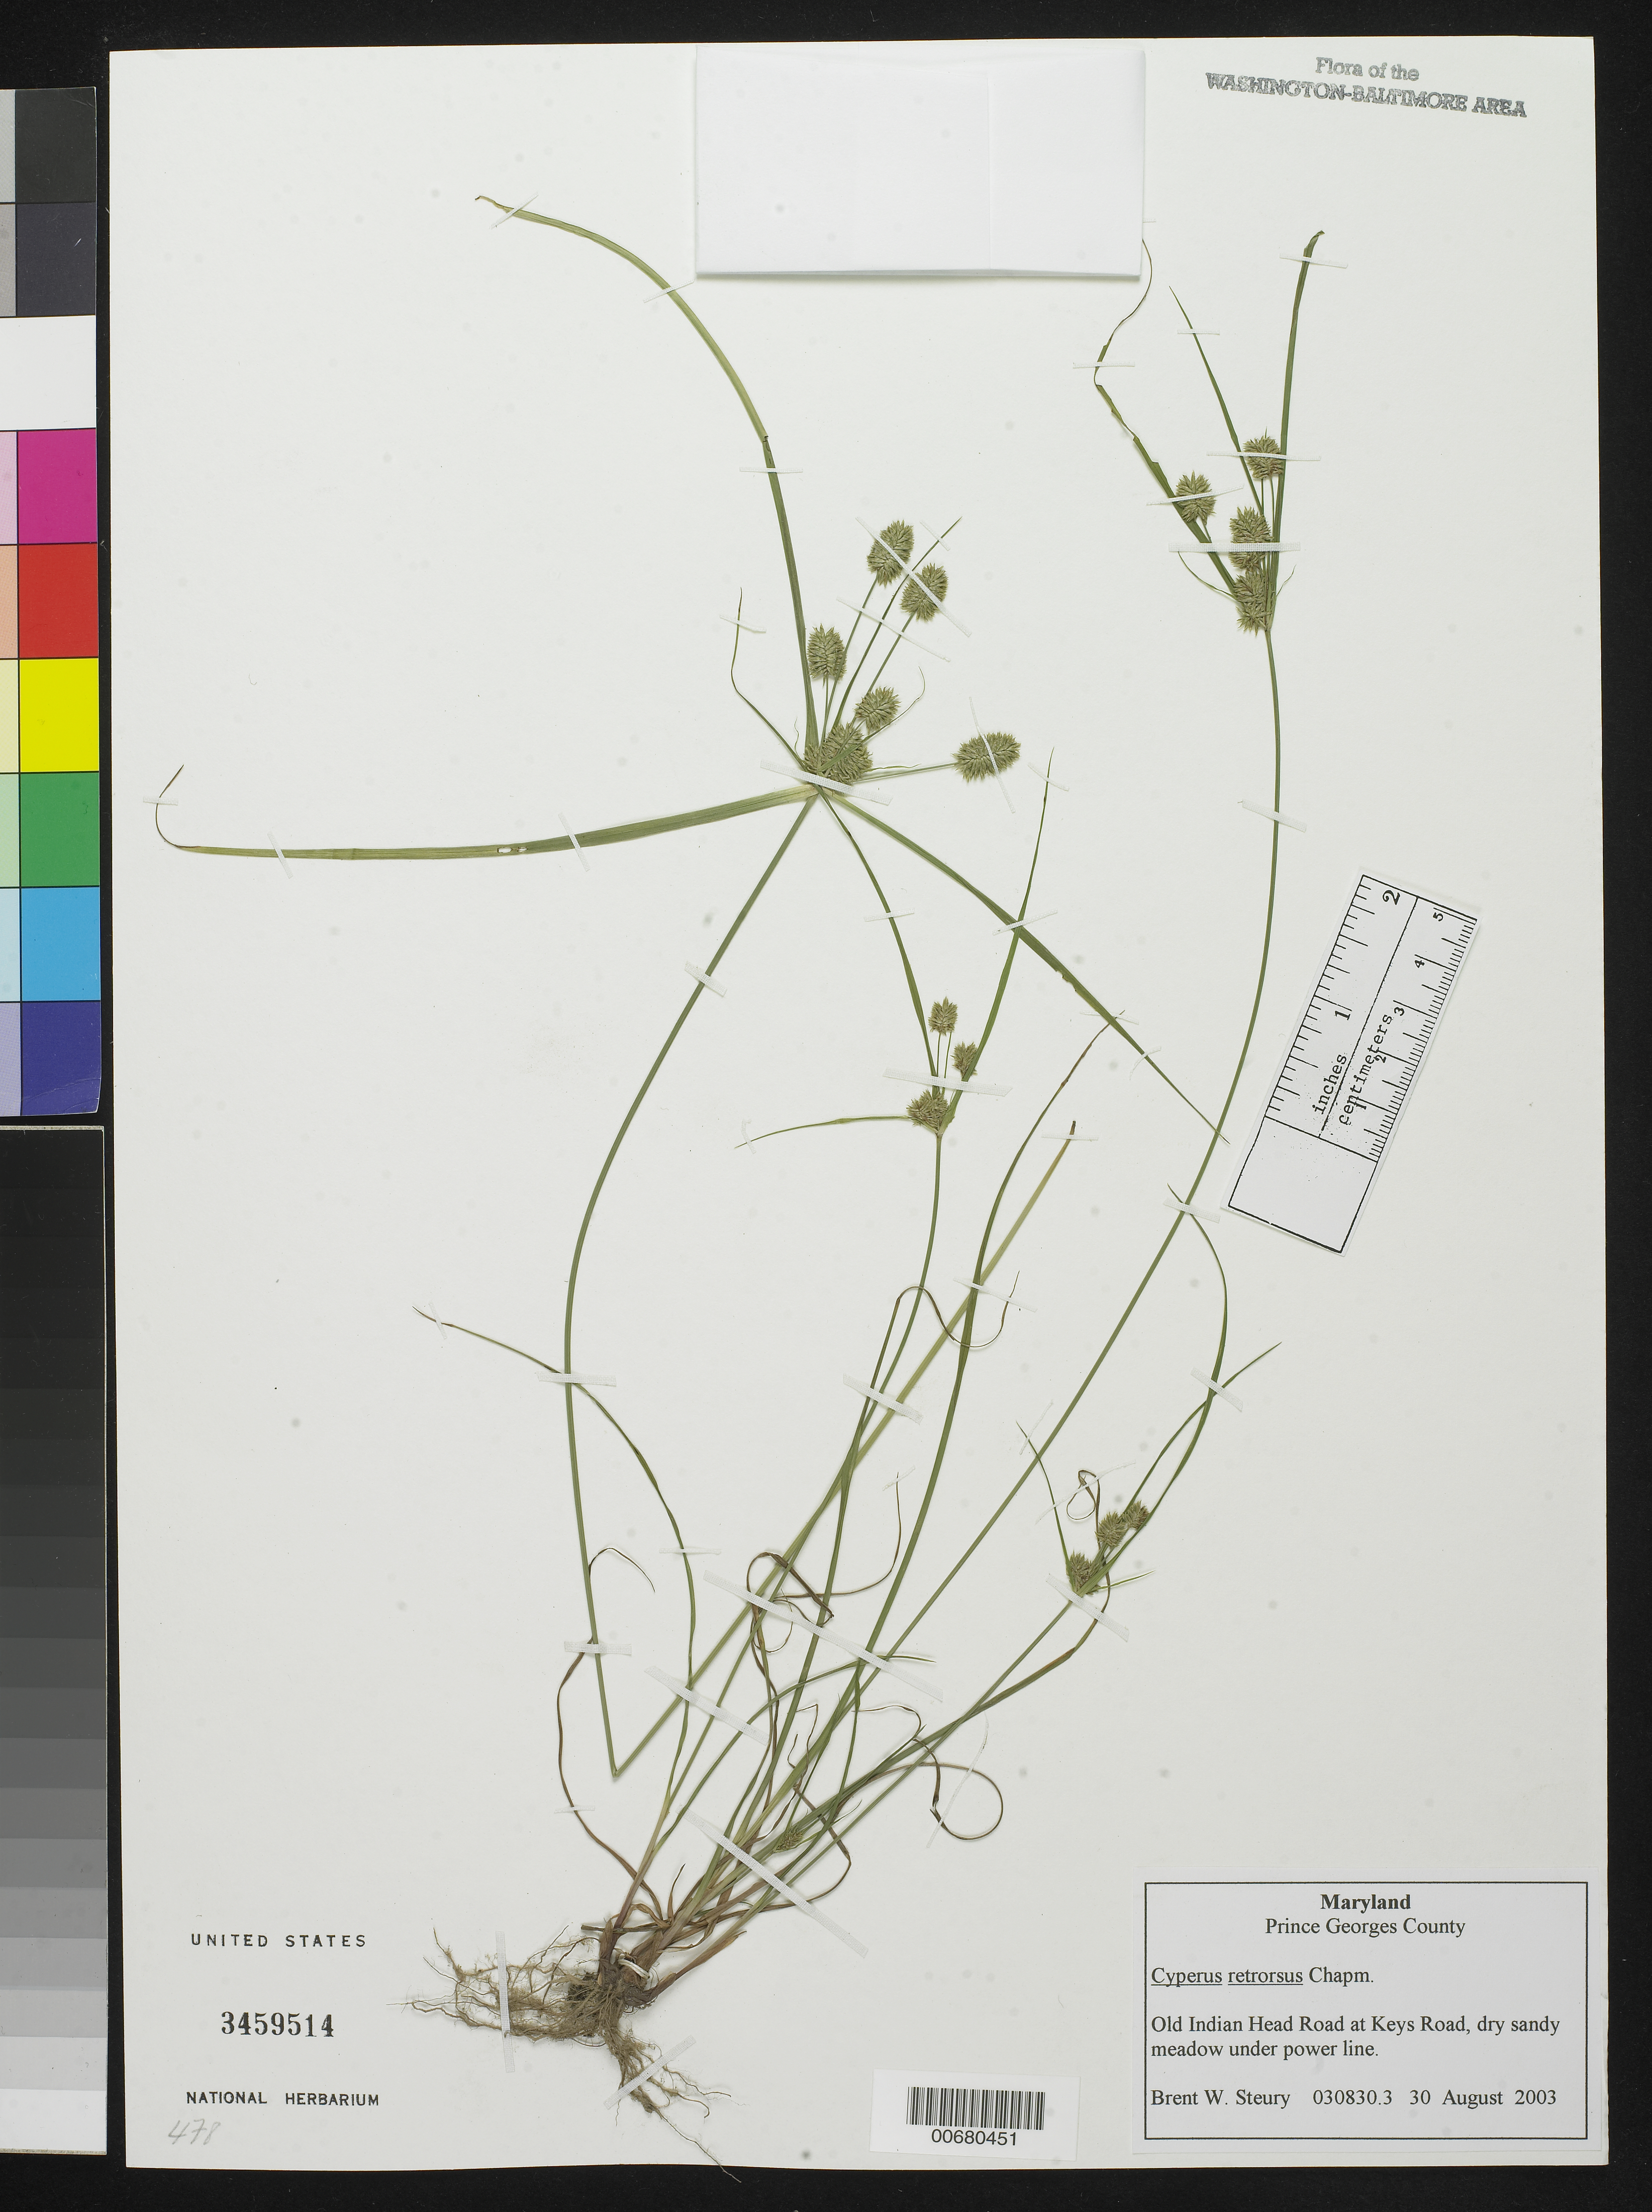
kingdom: Plantae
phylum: Tracheophyta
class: Liliopsida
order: Poales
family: Cyperaceae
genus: Cyperus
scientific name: Cyperus retrorsus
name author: Chapm.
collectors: B. Steury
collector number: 030830.3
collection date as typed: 30 Aug 2003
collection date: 2003-08-30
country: United States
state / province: Maryland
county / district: Prince George's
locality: Old Indian Head Road at Keys Road.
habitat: Dry sandy meadow under power line.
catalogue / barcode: US 3459514